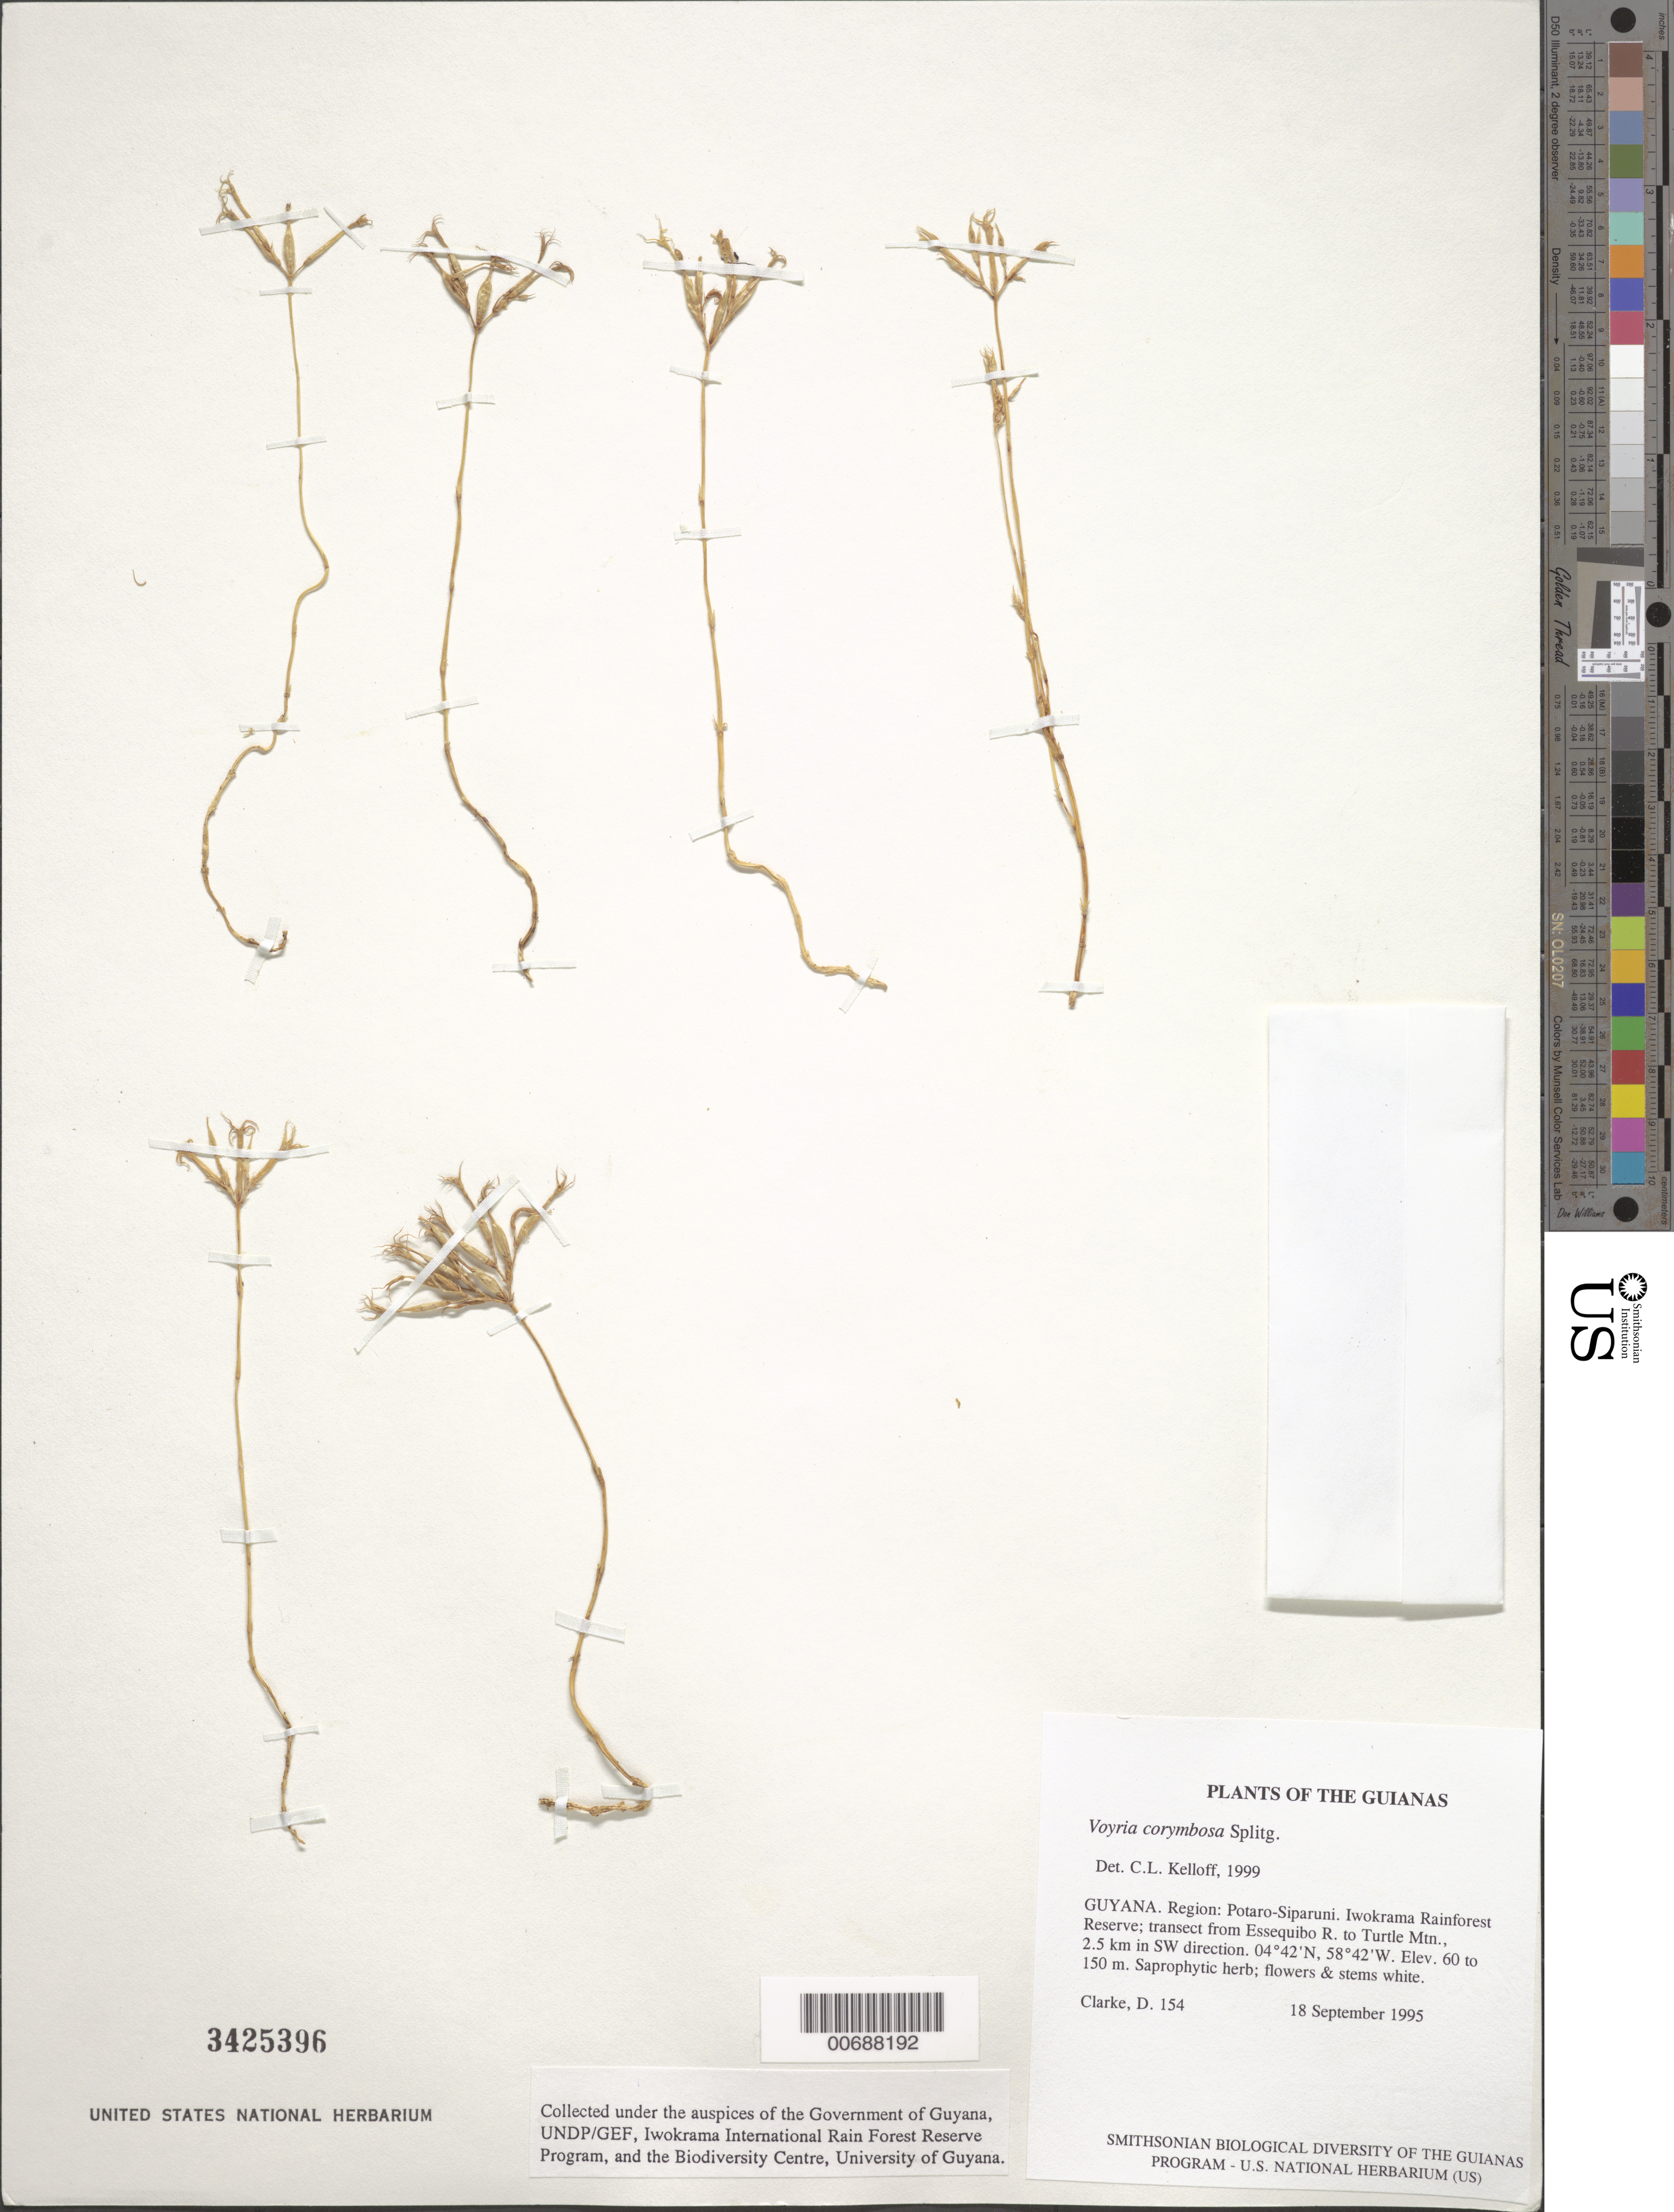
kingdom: Plantae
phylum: Tracheophyta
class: Magnoliopsida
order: Gentianales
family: Gentianaceae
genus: Voyria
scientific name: Voyria corymbosa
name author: Splitg.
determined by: Maas van de Kamer, H.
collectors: H. D. Clarke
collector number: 154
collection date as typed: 18 September 1995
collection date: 1995-09-18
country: Guyana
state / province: Potaro-Siparuni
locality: Iwokrama Rainforest Reserve; transect from Essequibo R. to Turtle Mtn., 2.5 km in SW direction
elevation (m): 60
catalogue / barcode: US 3425396